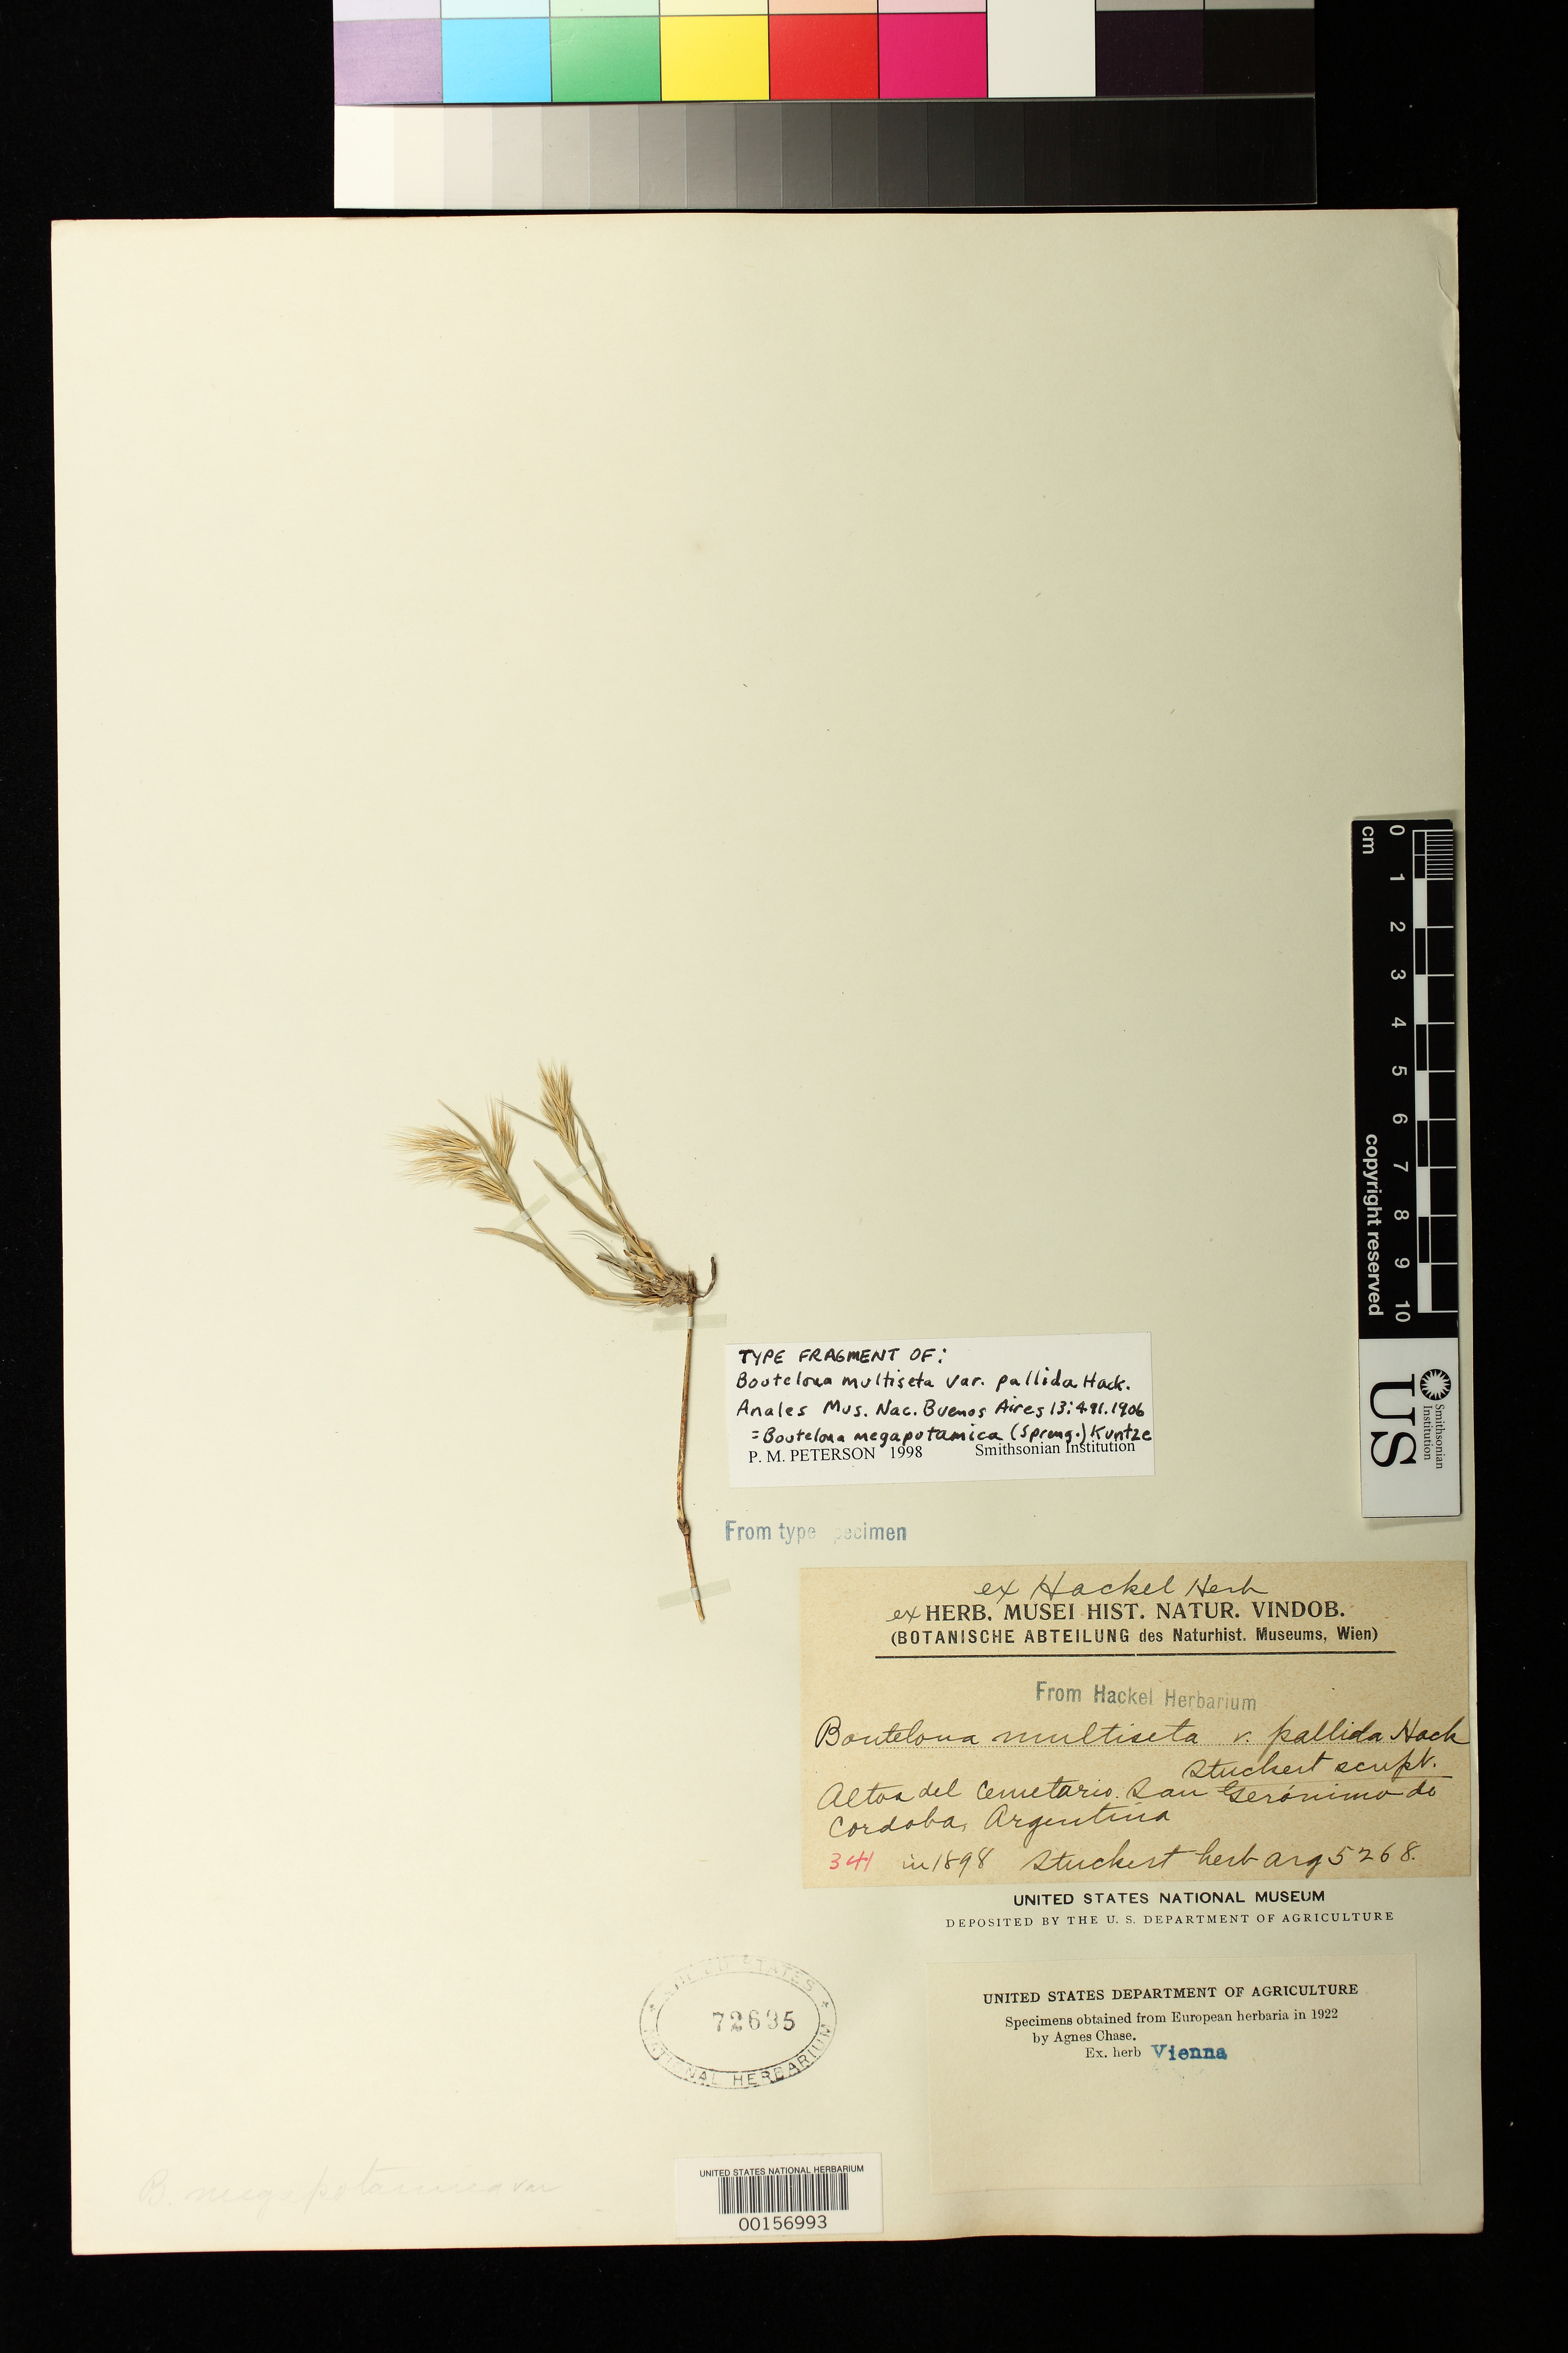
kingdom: Plantae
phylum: Tracheophyta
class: Liliopsida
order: Poales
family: Poaceae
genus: Bouteloua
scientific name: Bouteloua multiseta var. pallida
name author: Hack. in Stuck.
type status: Isotype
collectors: T. Stuckert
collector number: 5268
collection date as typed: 1898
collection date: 1898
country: Argentina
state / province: Córdoba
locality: San Geronimo de Cordoba, altos del Cementario.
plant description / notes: Fragmentary material of type specimen ex herb. Hackel (Vienna). Contains infl. and leaf fragments.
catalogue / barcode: US 72695